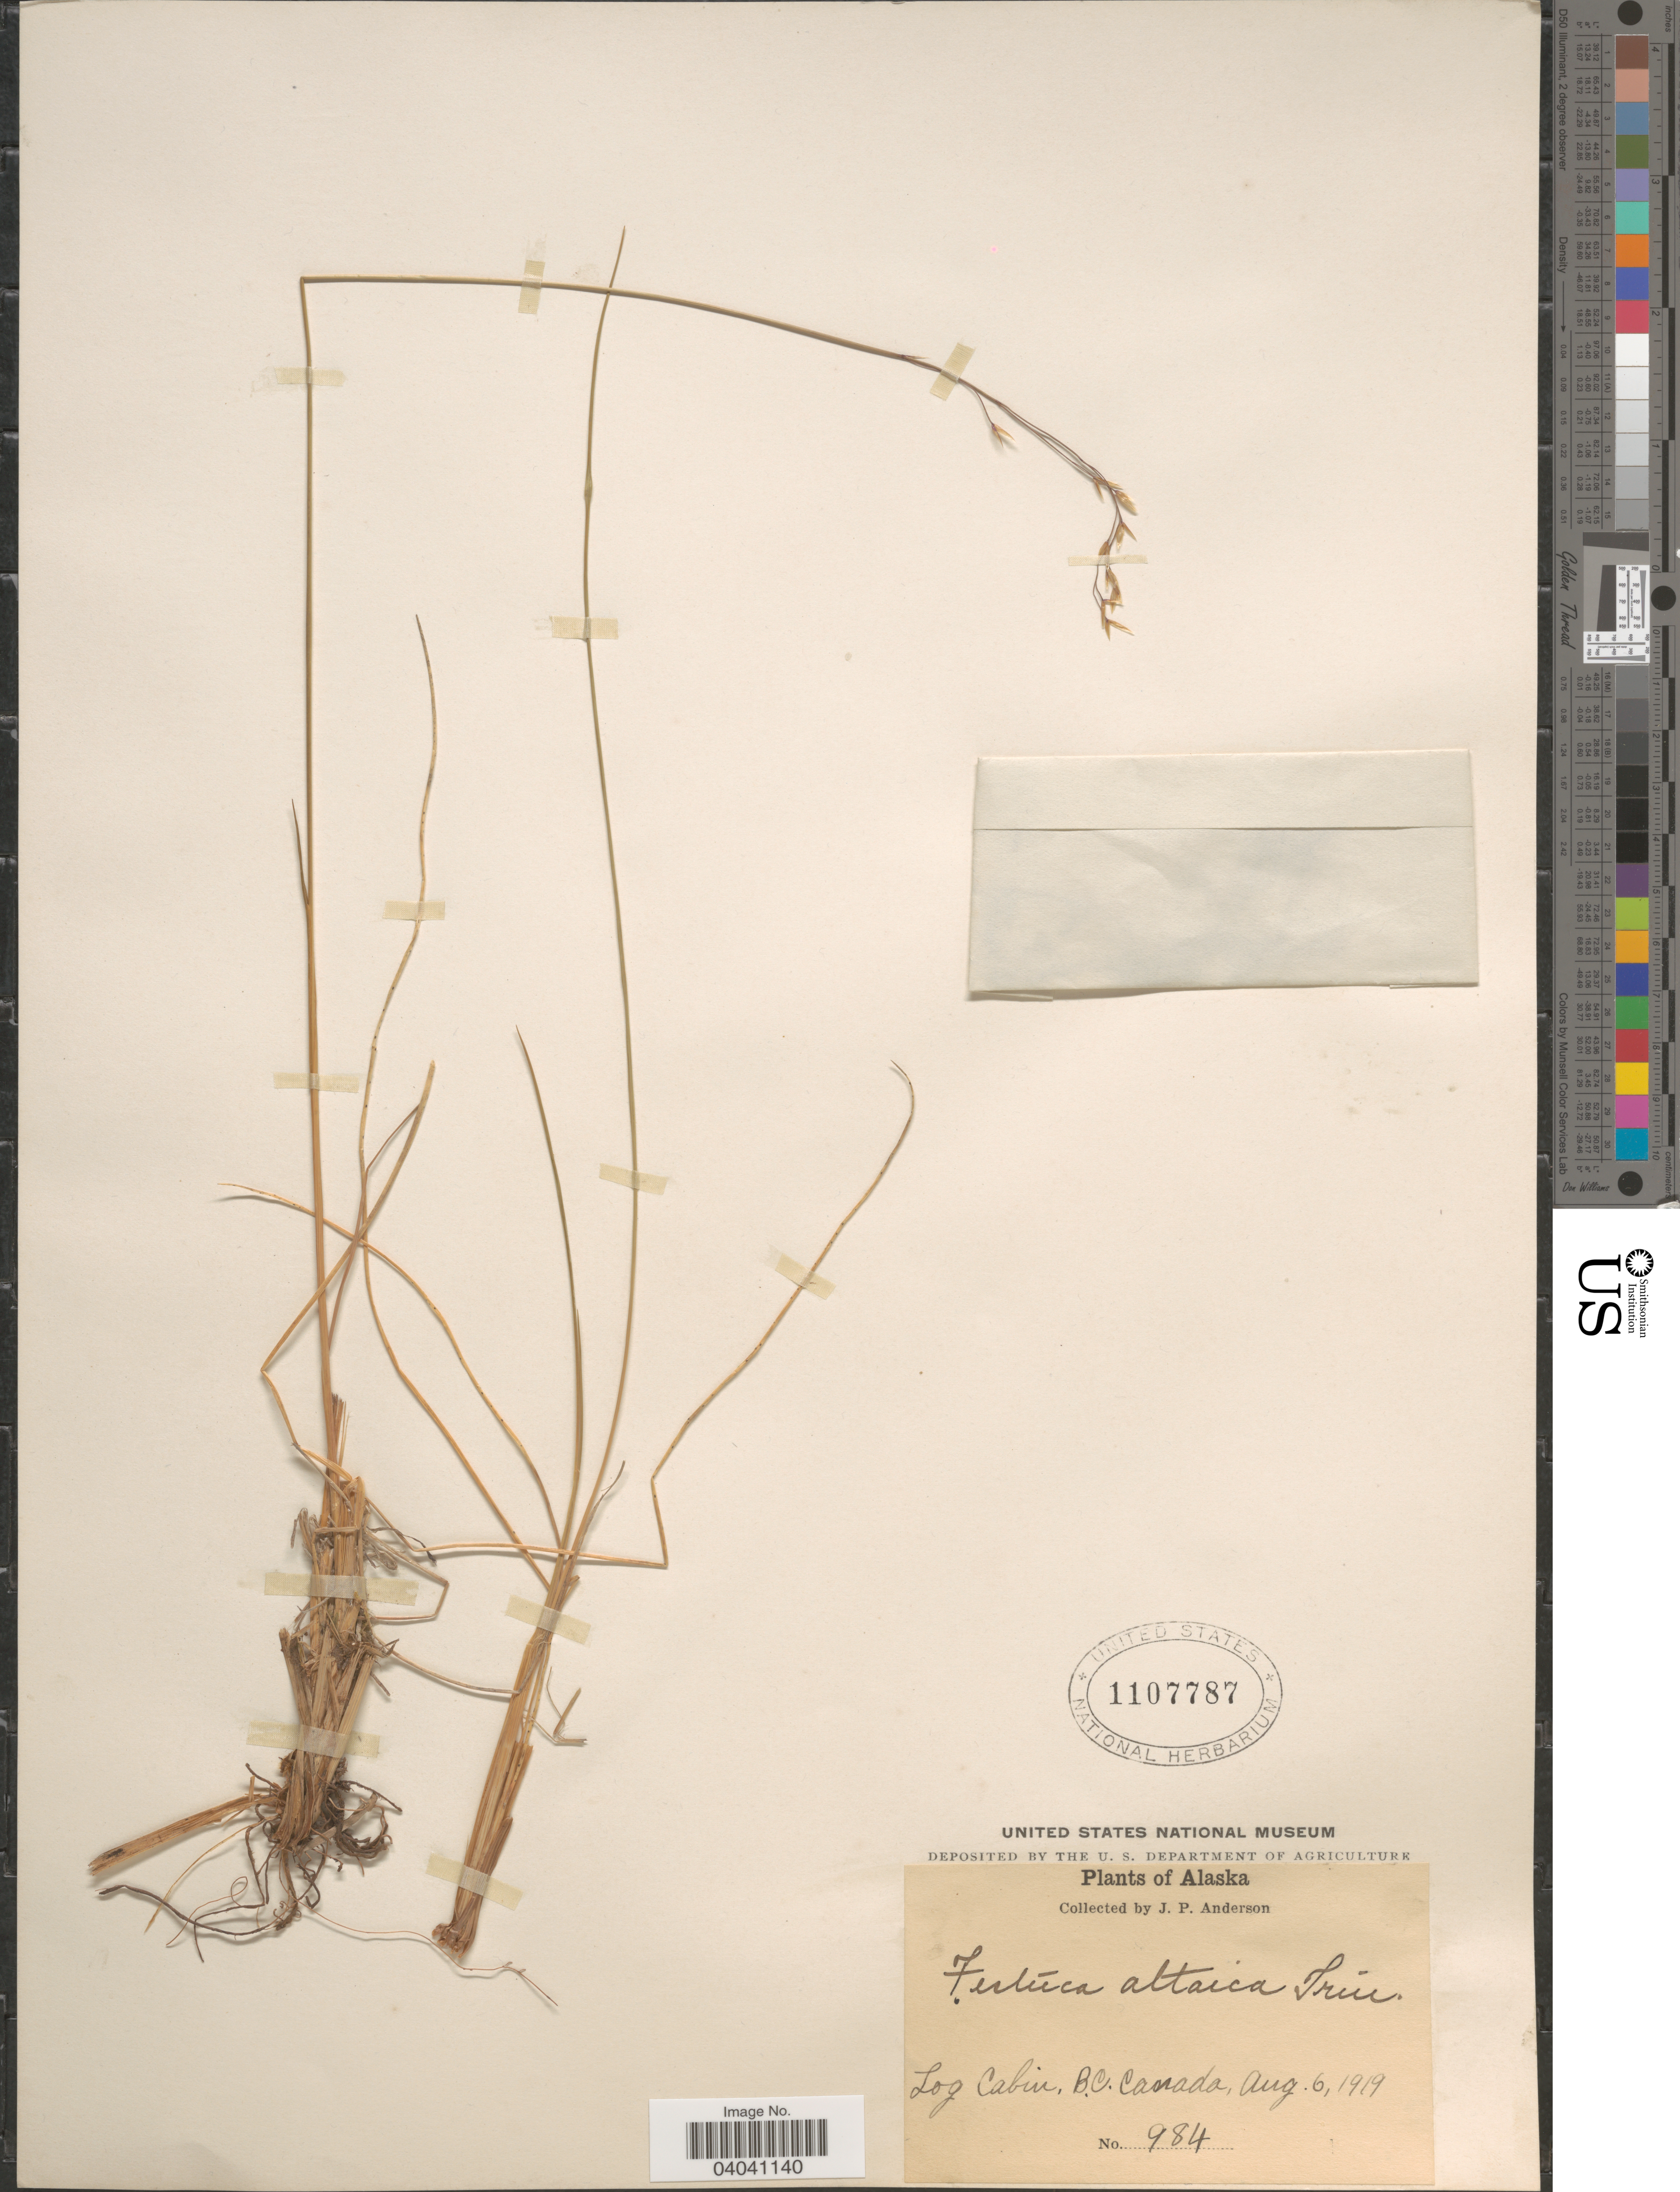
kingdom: Plantae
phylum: Tracheophyta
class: Liliopsida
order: Poales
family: Poaceae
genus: Festuca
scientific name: Festuca altaica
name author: Trin.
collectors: J. P. Anderson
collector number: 984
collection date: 1919-08-06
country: Canada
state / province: British Columbia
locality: Log Cabin.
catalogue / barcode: US 1107787